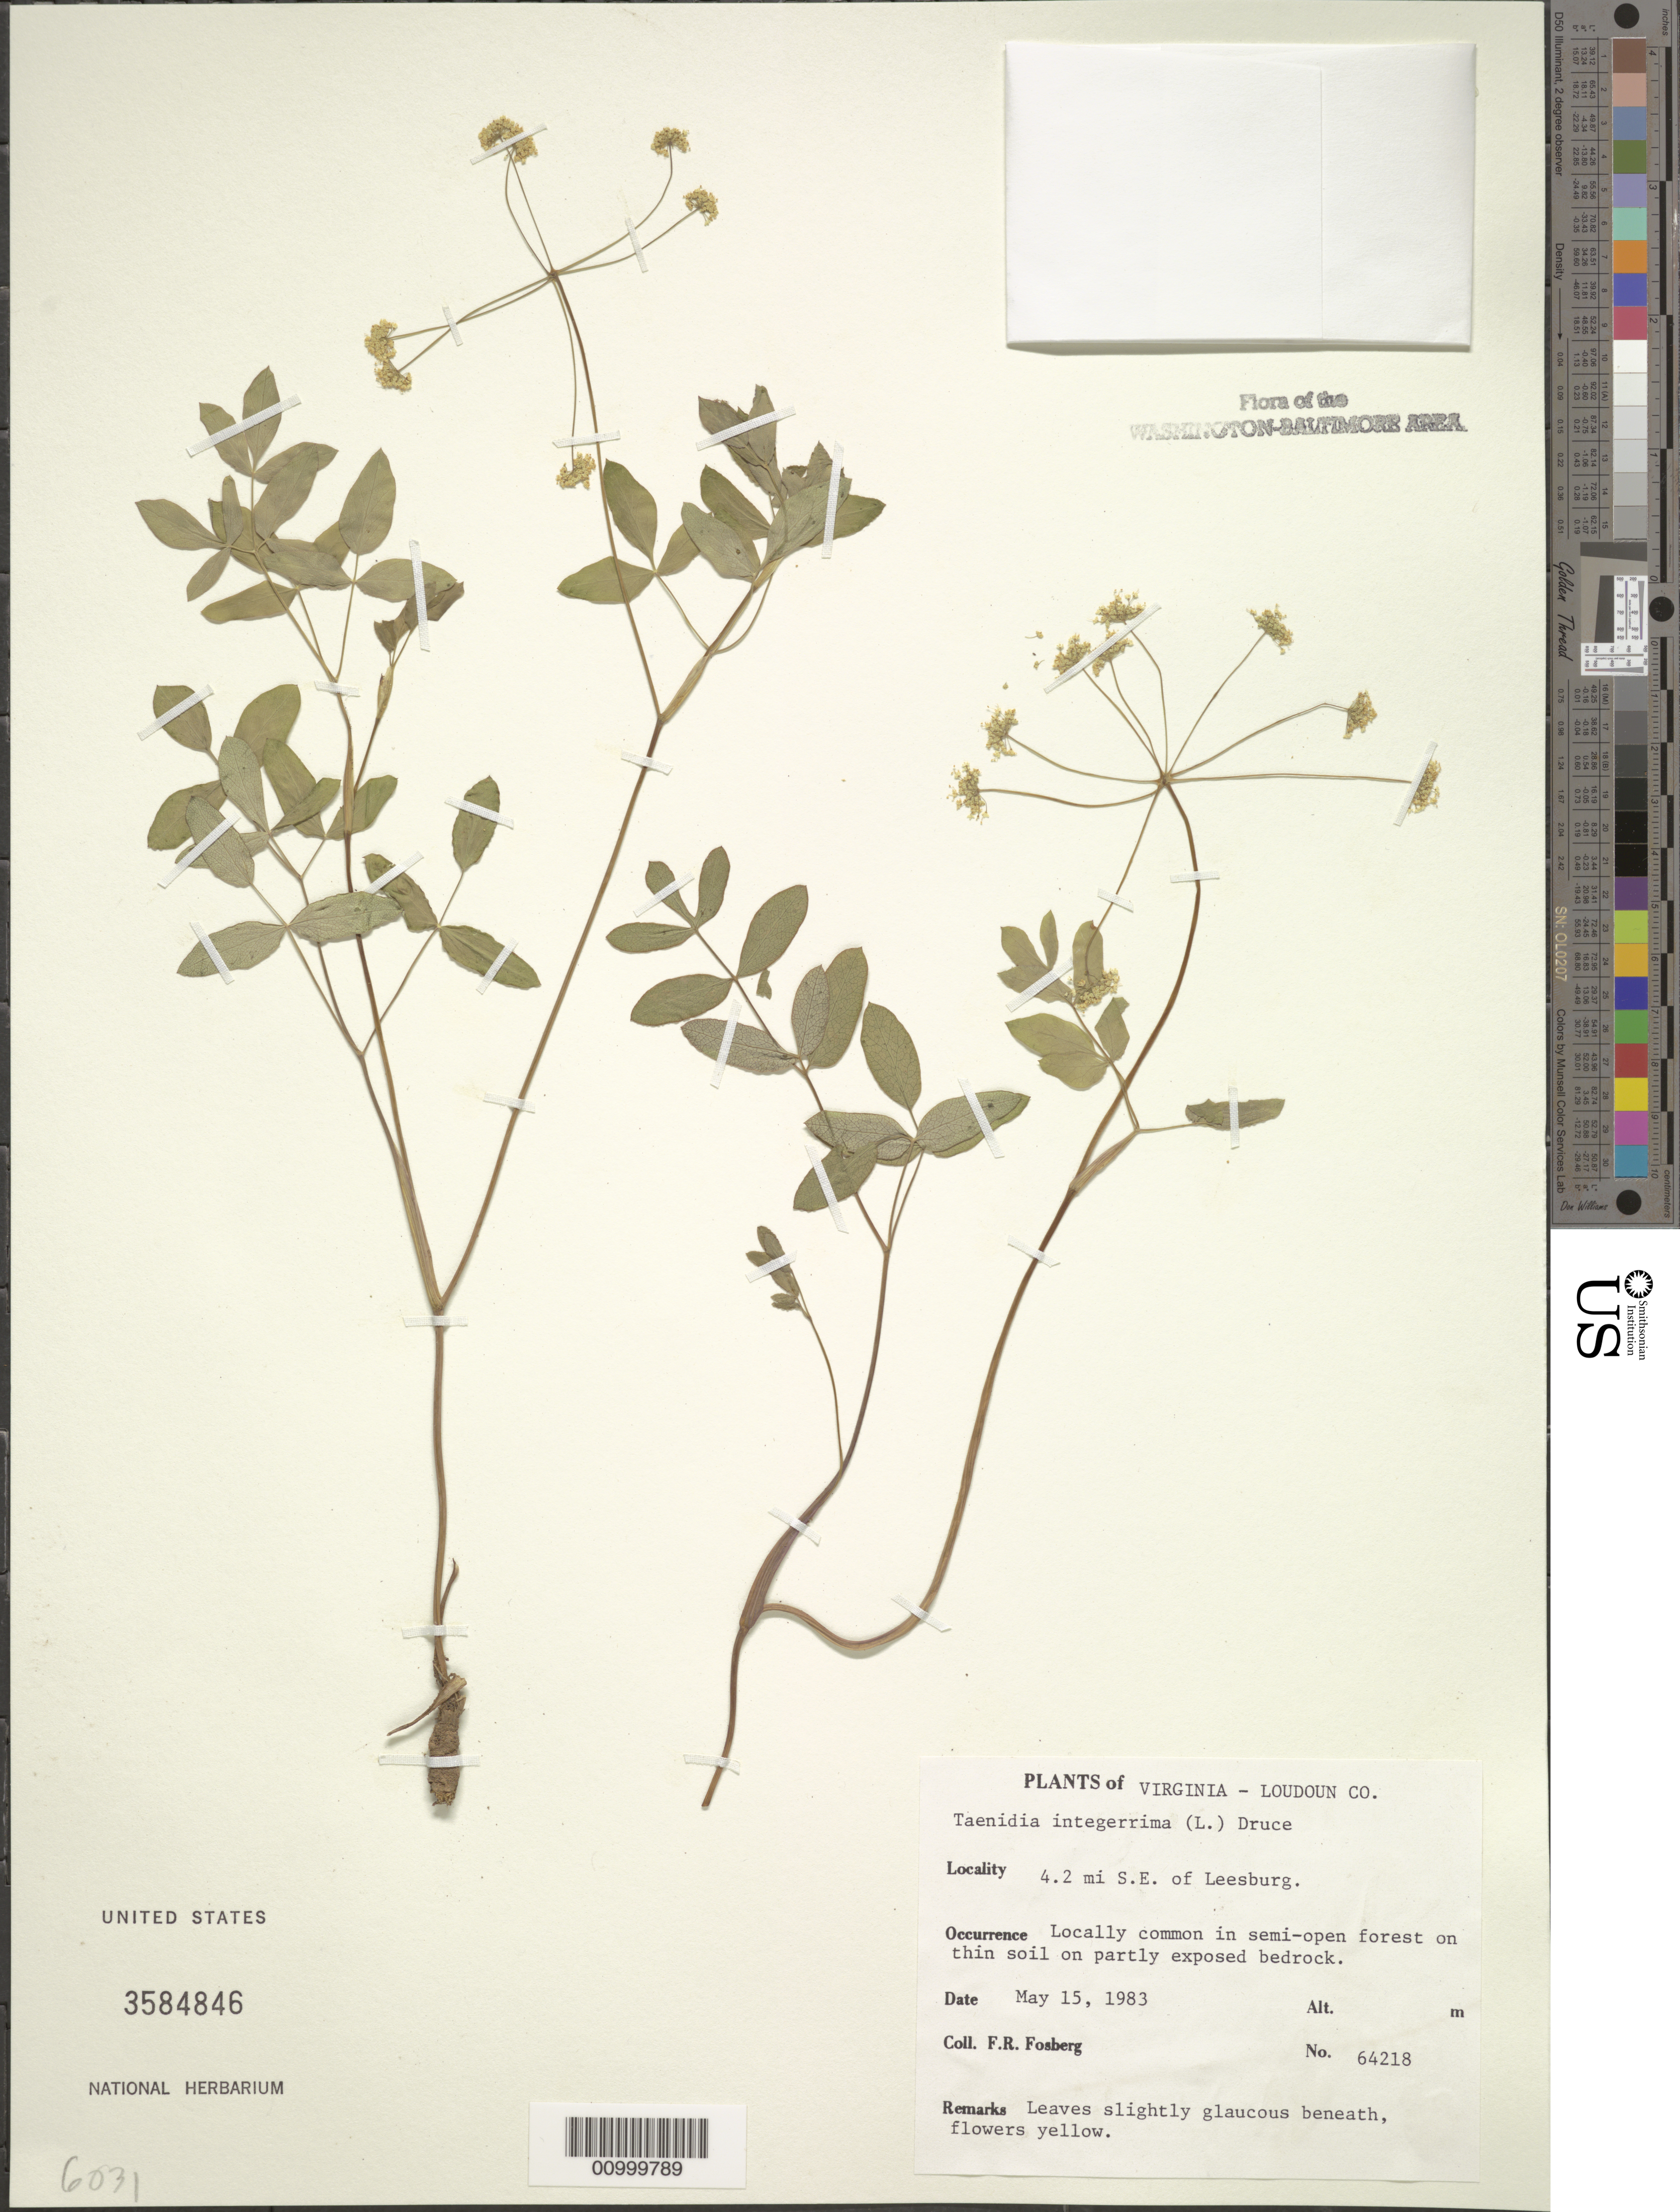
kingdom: Plantae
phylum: Tracheophyta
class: Magnoliopsida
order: Apiales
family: Apiaceae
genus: Taenidia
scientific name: Taenidia integerrima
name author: (L.) Drude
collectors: F. R. Fosberg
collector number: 64218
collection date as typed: May 15, 1983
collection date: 1983-05-15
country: United States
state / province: Virginia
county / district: Loudoun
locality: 4.2 mi SE of Leesburg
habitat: locally common in semi-open forest on thin soil on partly exposed bedrock.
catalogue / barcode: US 3584846